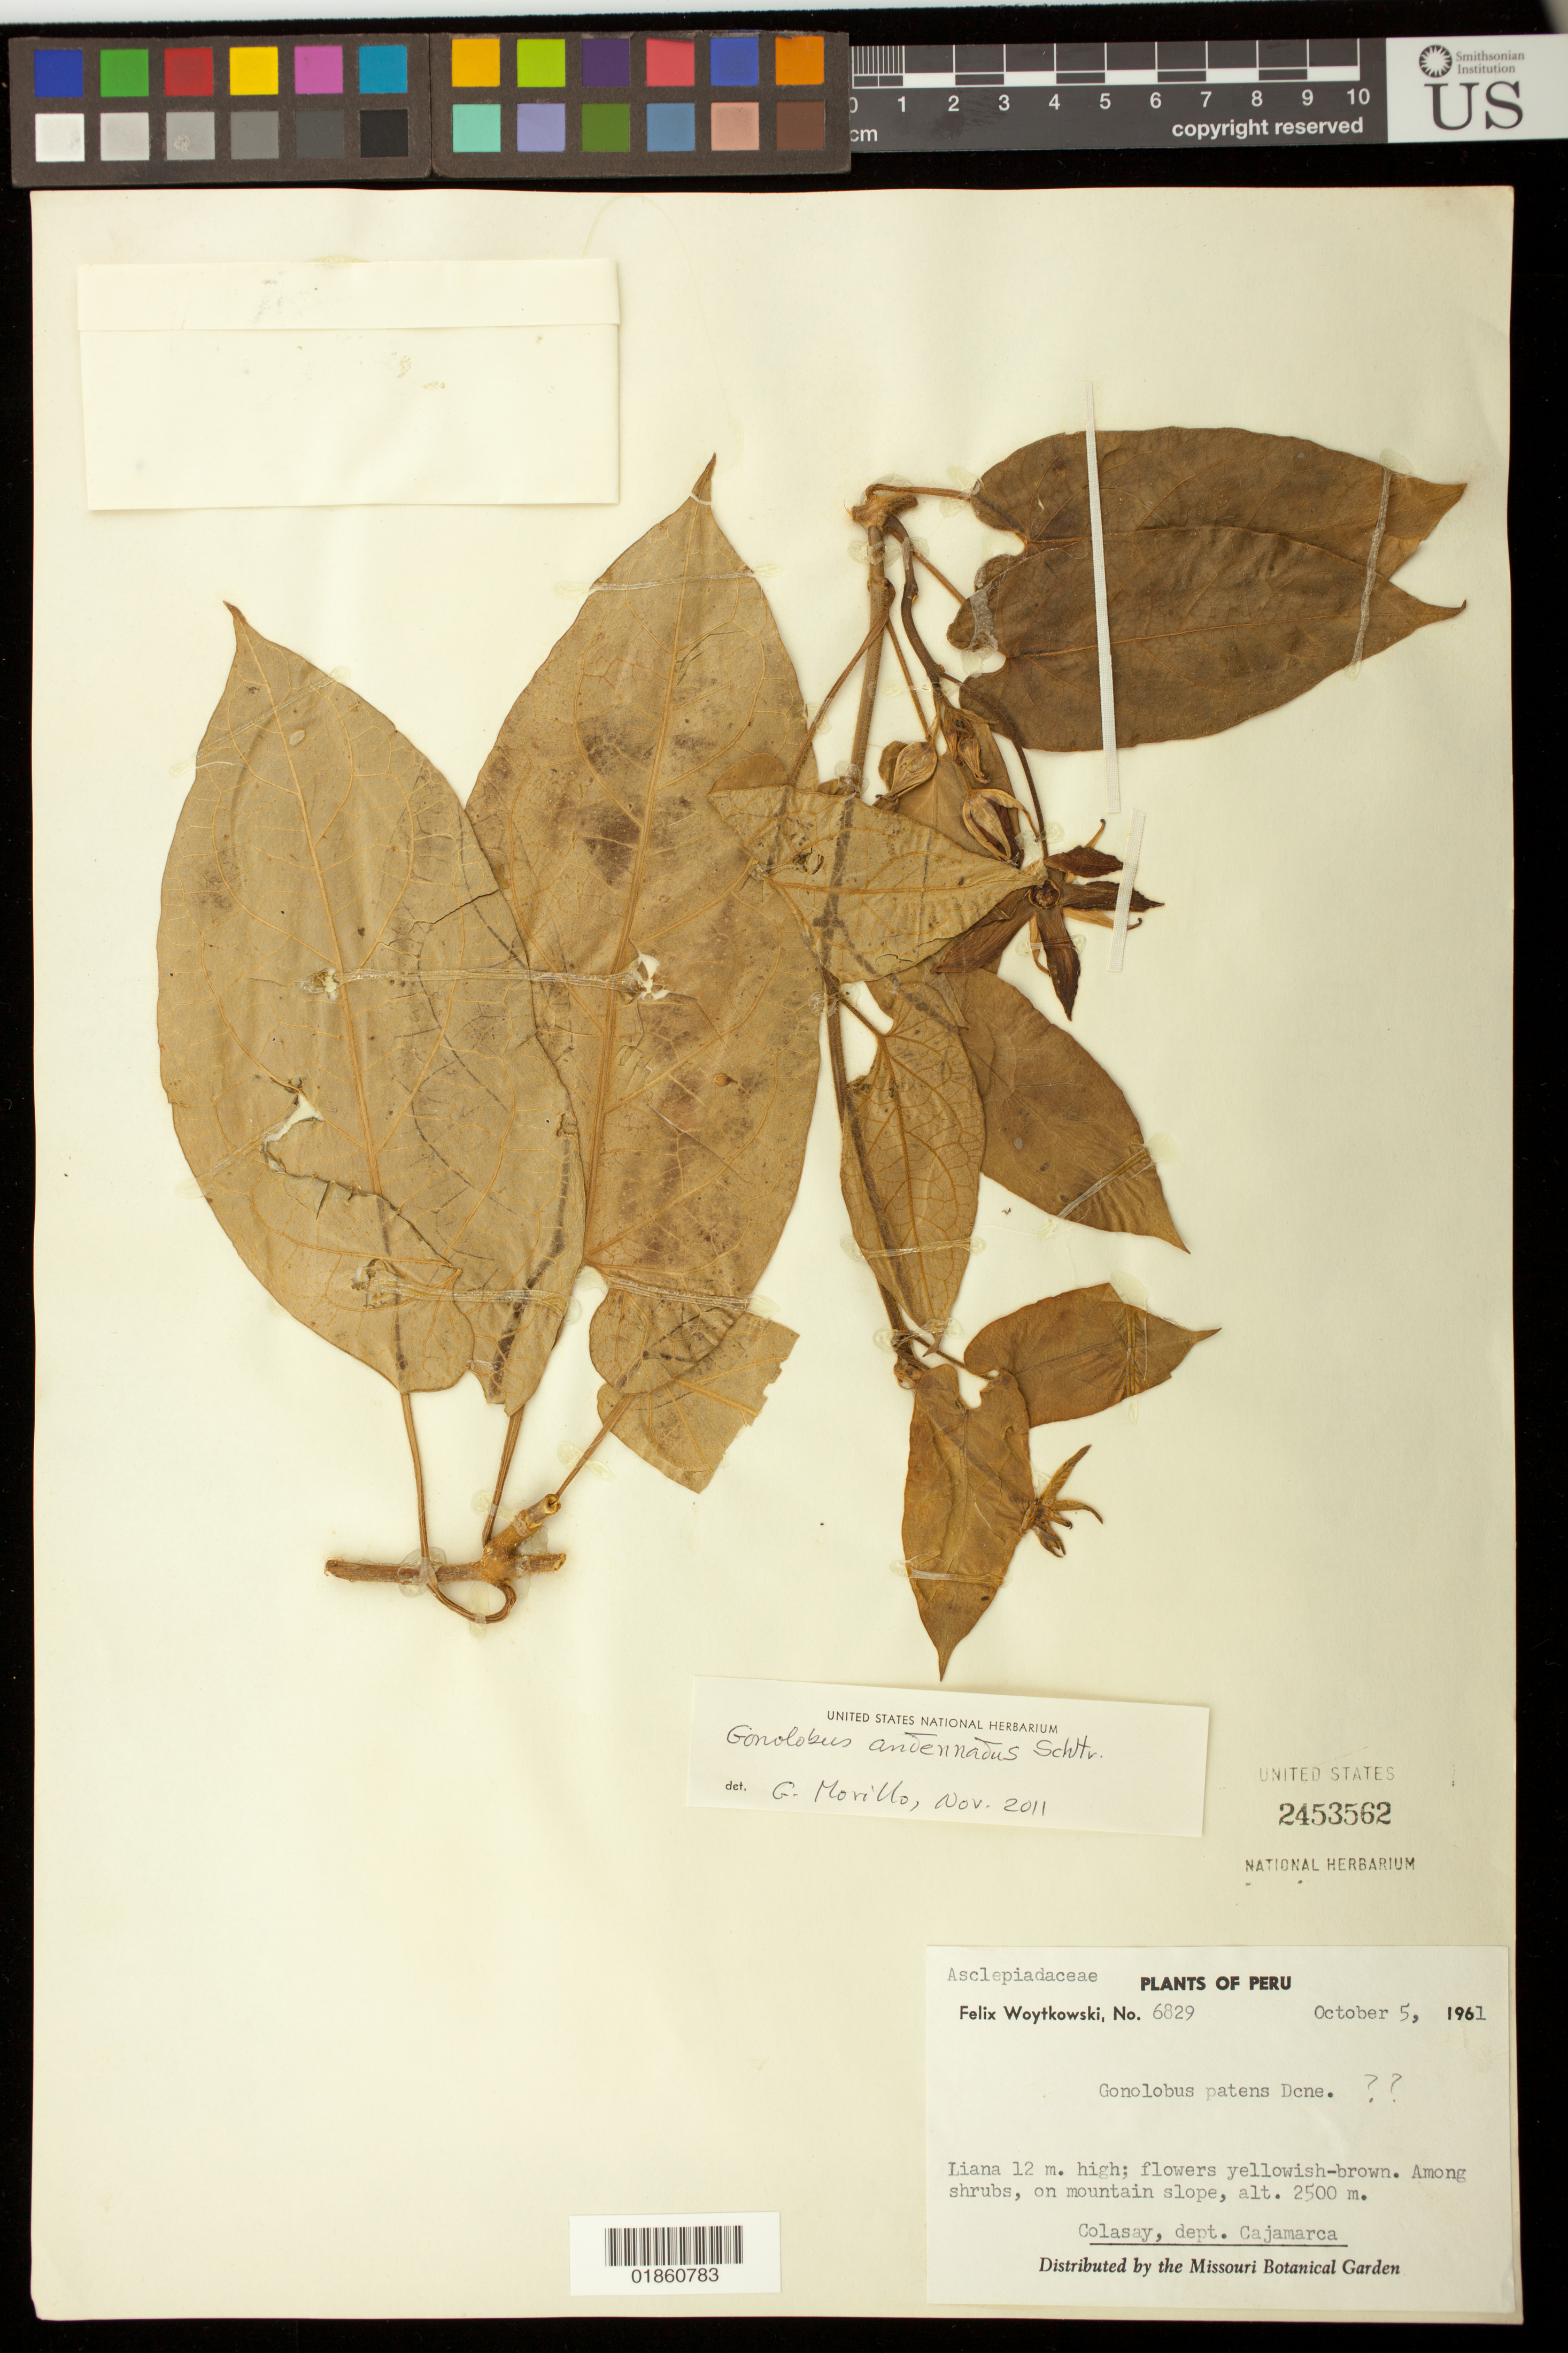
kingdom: Plantae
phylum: Tracheophyta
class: Magnoliopsida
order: Gentianales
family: Apocynaceae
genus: Gonolobus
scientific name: Gonolobus attenuatus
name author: Rusby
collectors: F. Woytkowski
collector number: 6829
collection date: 1961-10-05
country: Peru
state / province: Cajamarca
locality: Colasay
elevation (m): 2500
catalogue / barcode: US 2453562